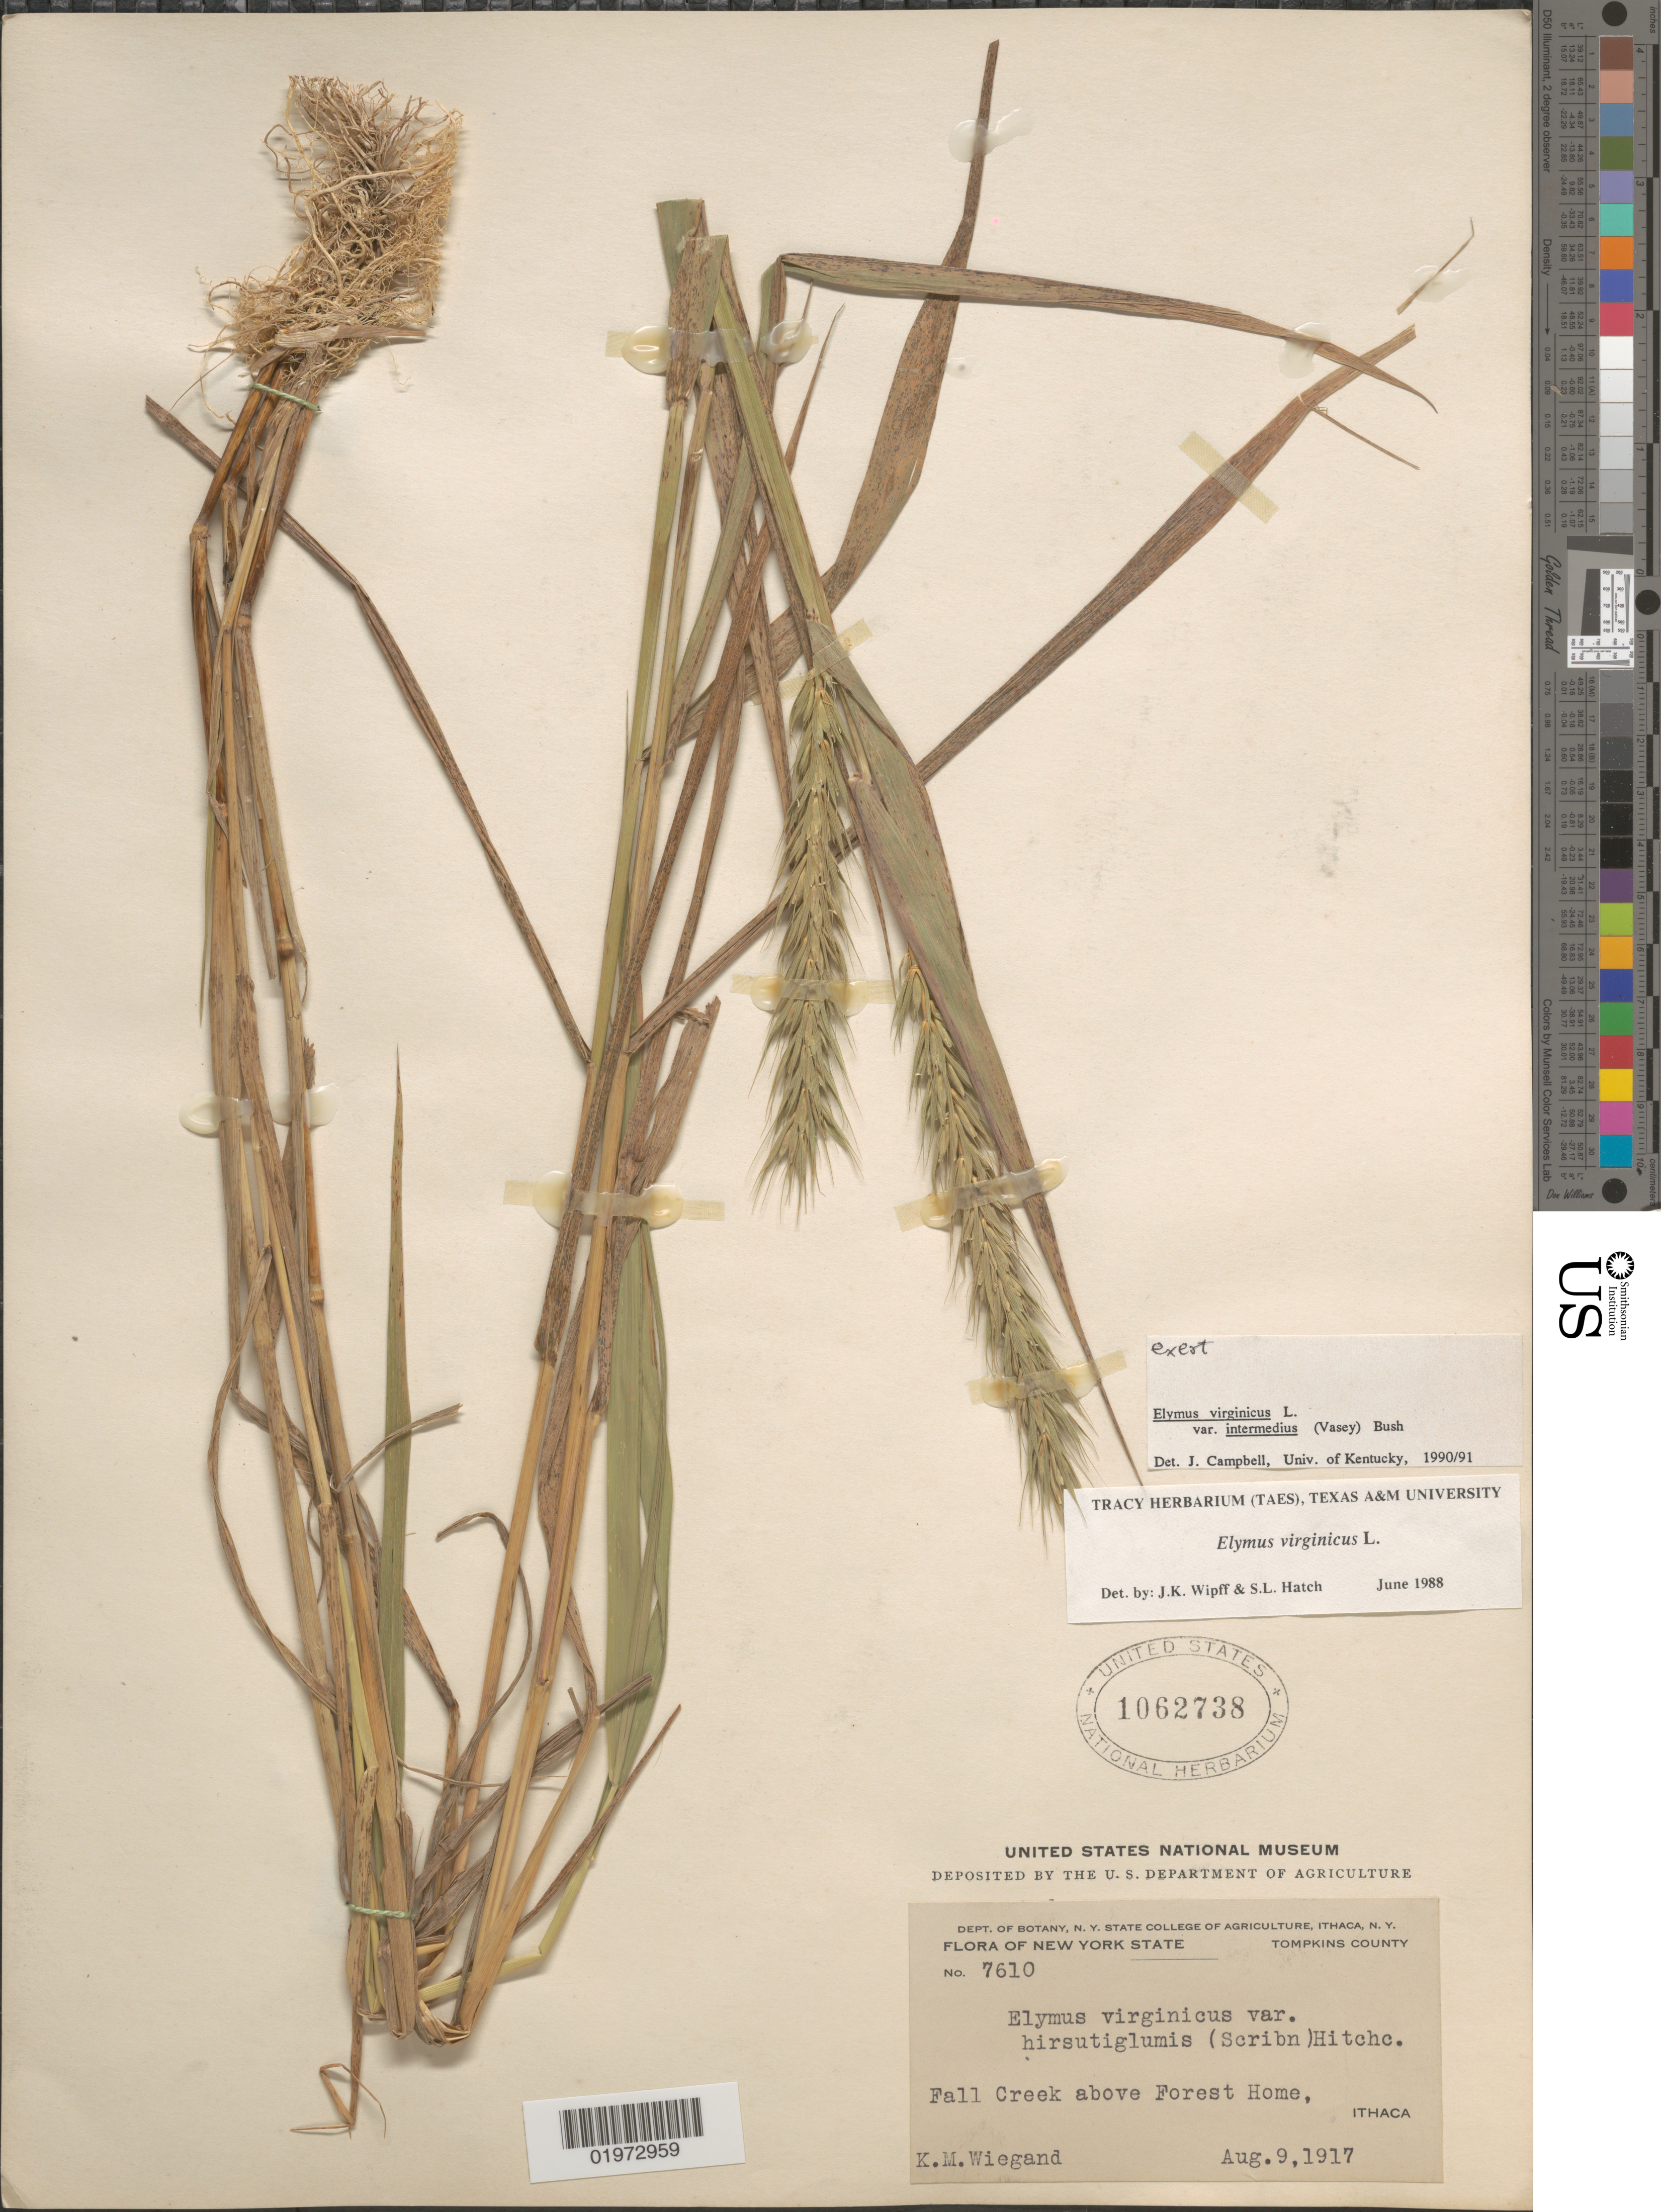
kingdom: Plantae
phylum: Tracheophyta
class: Liliopsida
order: Poales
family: Poaceae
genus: Elymus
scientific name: Elymus virginicus var. intermedius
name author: L.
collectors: K. M. Wiegand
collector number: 7610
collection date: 1917-08-09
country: United States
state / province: New York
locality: Tompkins County. Fall Creek above Forest Home, Ithaca.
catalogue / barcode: US 1062738